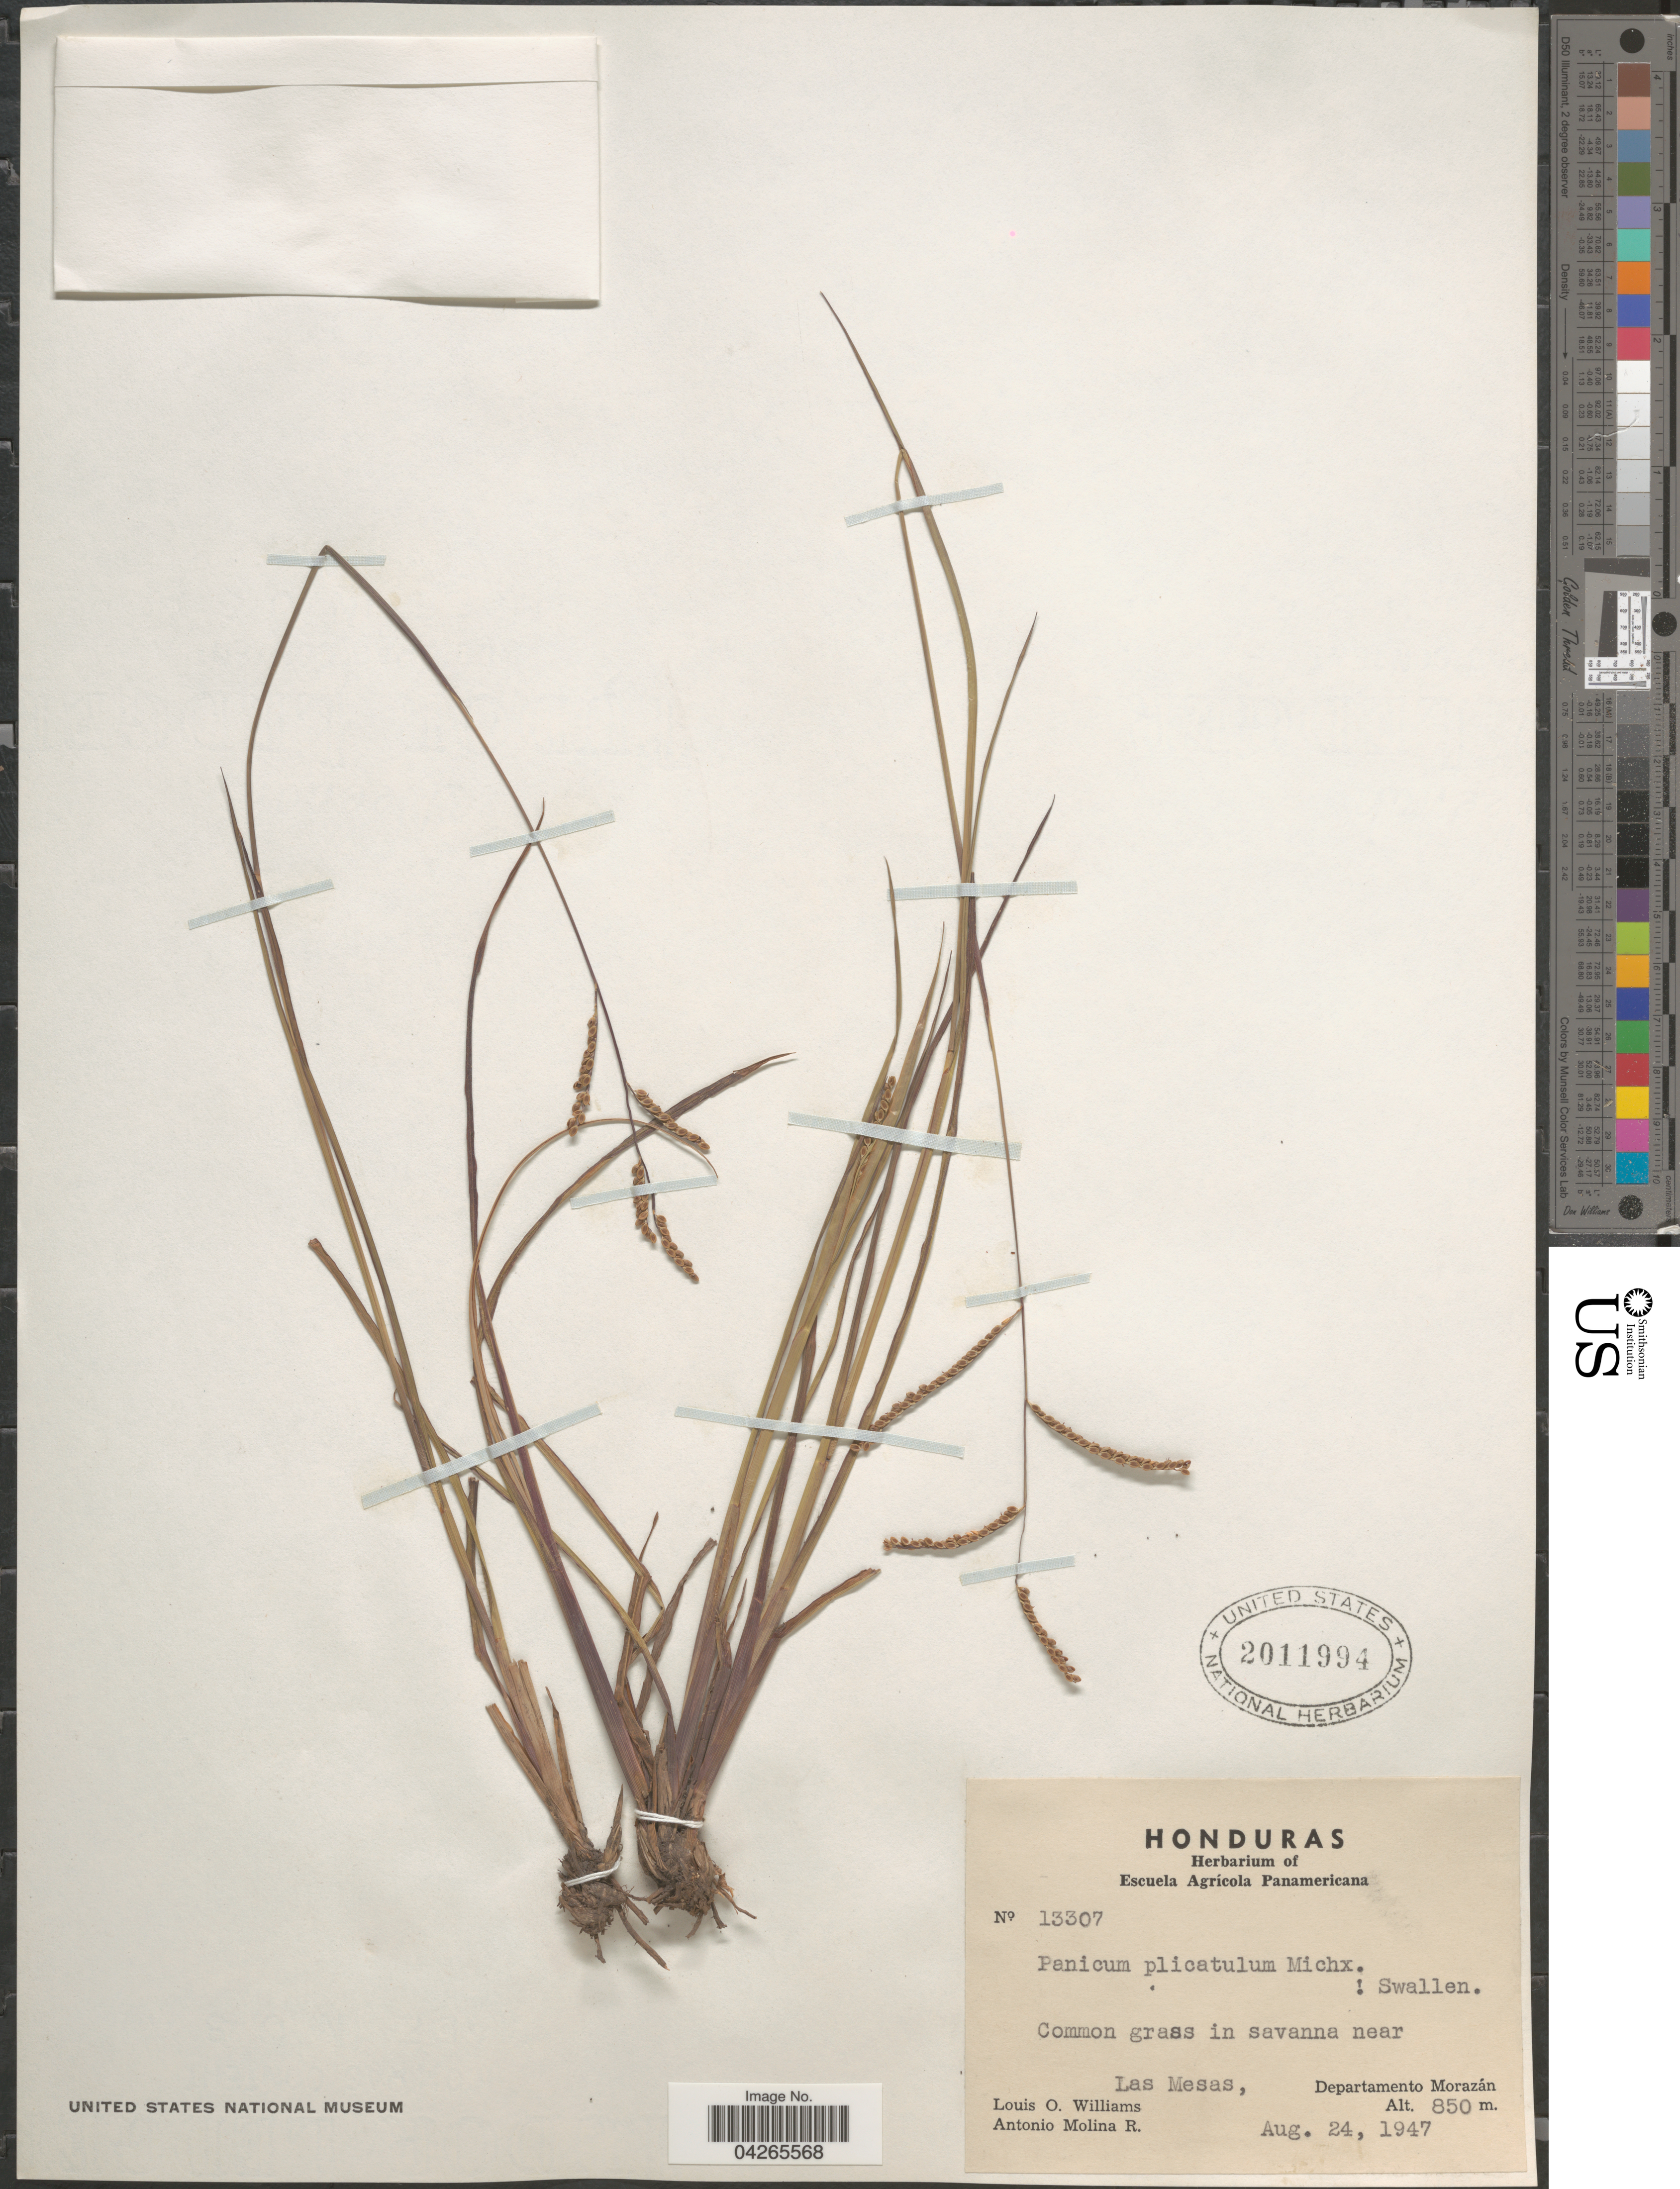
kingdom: Plantae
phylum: Tracheophyta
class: Liliopsida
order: Poales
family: Poaceae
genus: Paspalum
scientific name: Paspalum plicatulum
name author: Michx.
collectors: L. O. Williams & A. Molina R.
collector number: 13307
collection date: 1947-08-24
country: Honduras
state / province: Fco. Morazán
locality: Las Mesas, Departamento Morazán.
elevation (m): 850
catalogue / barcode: US 2011994